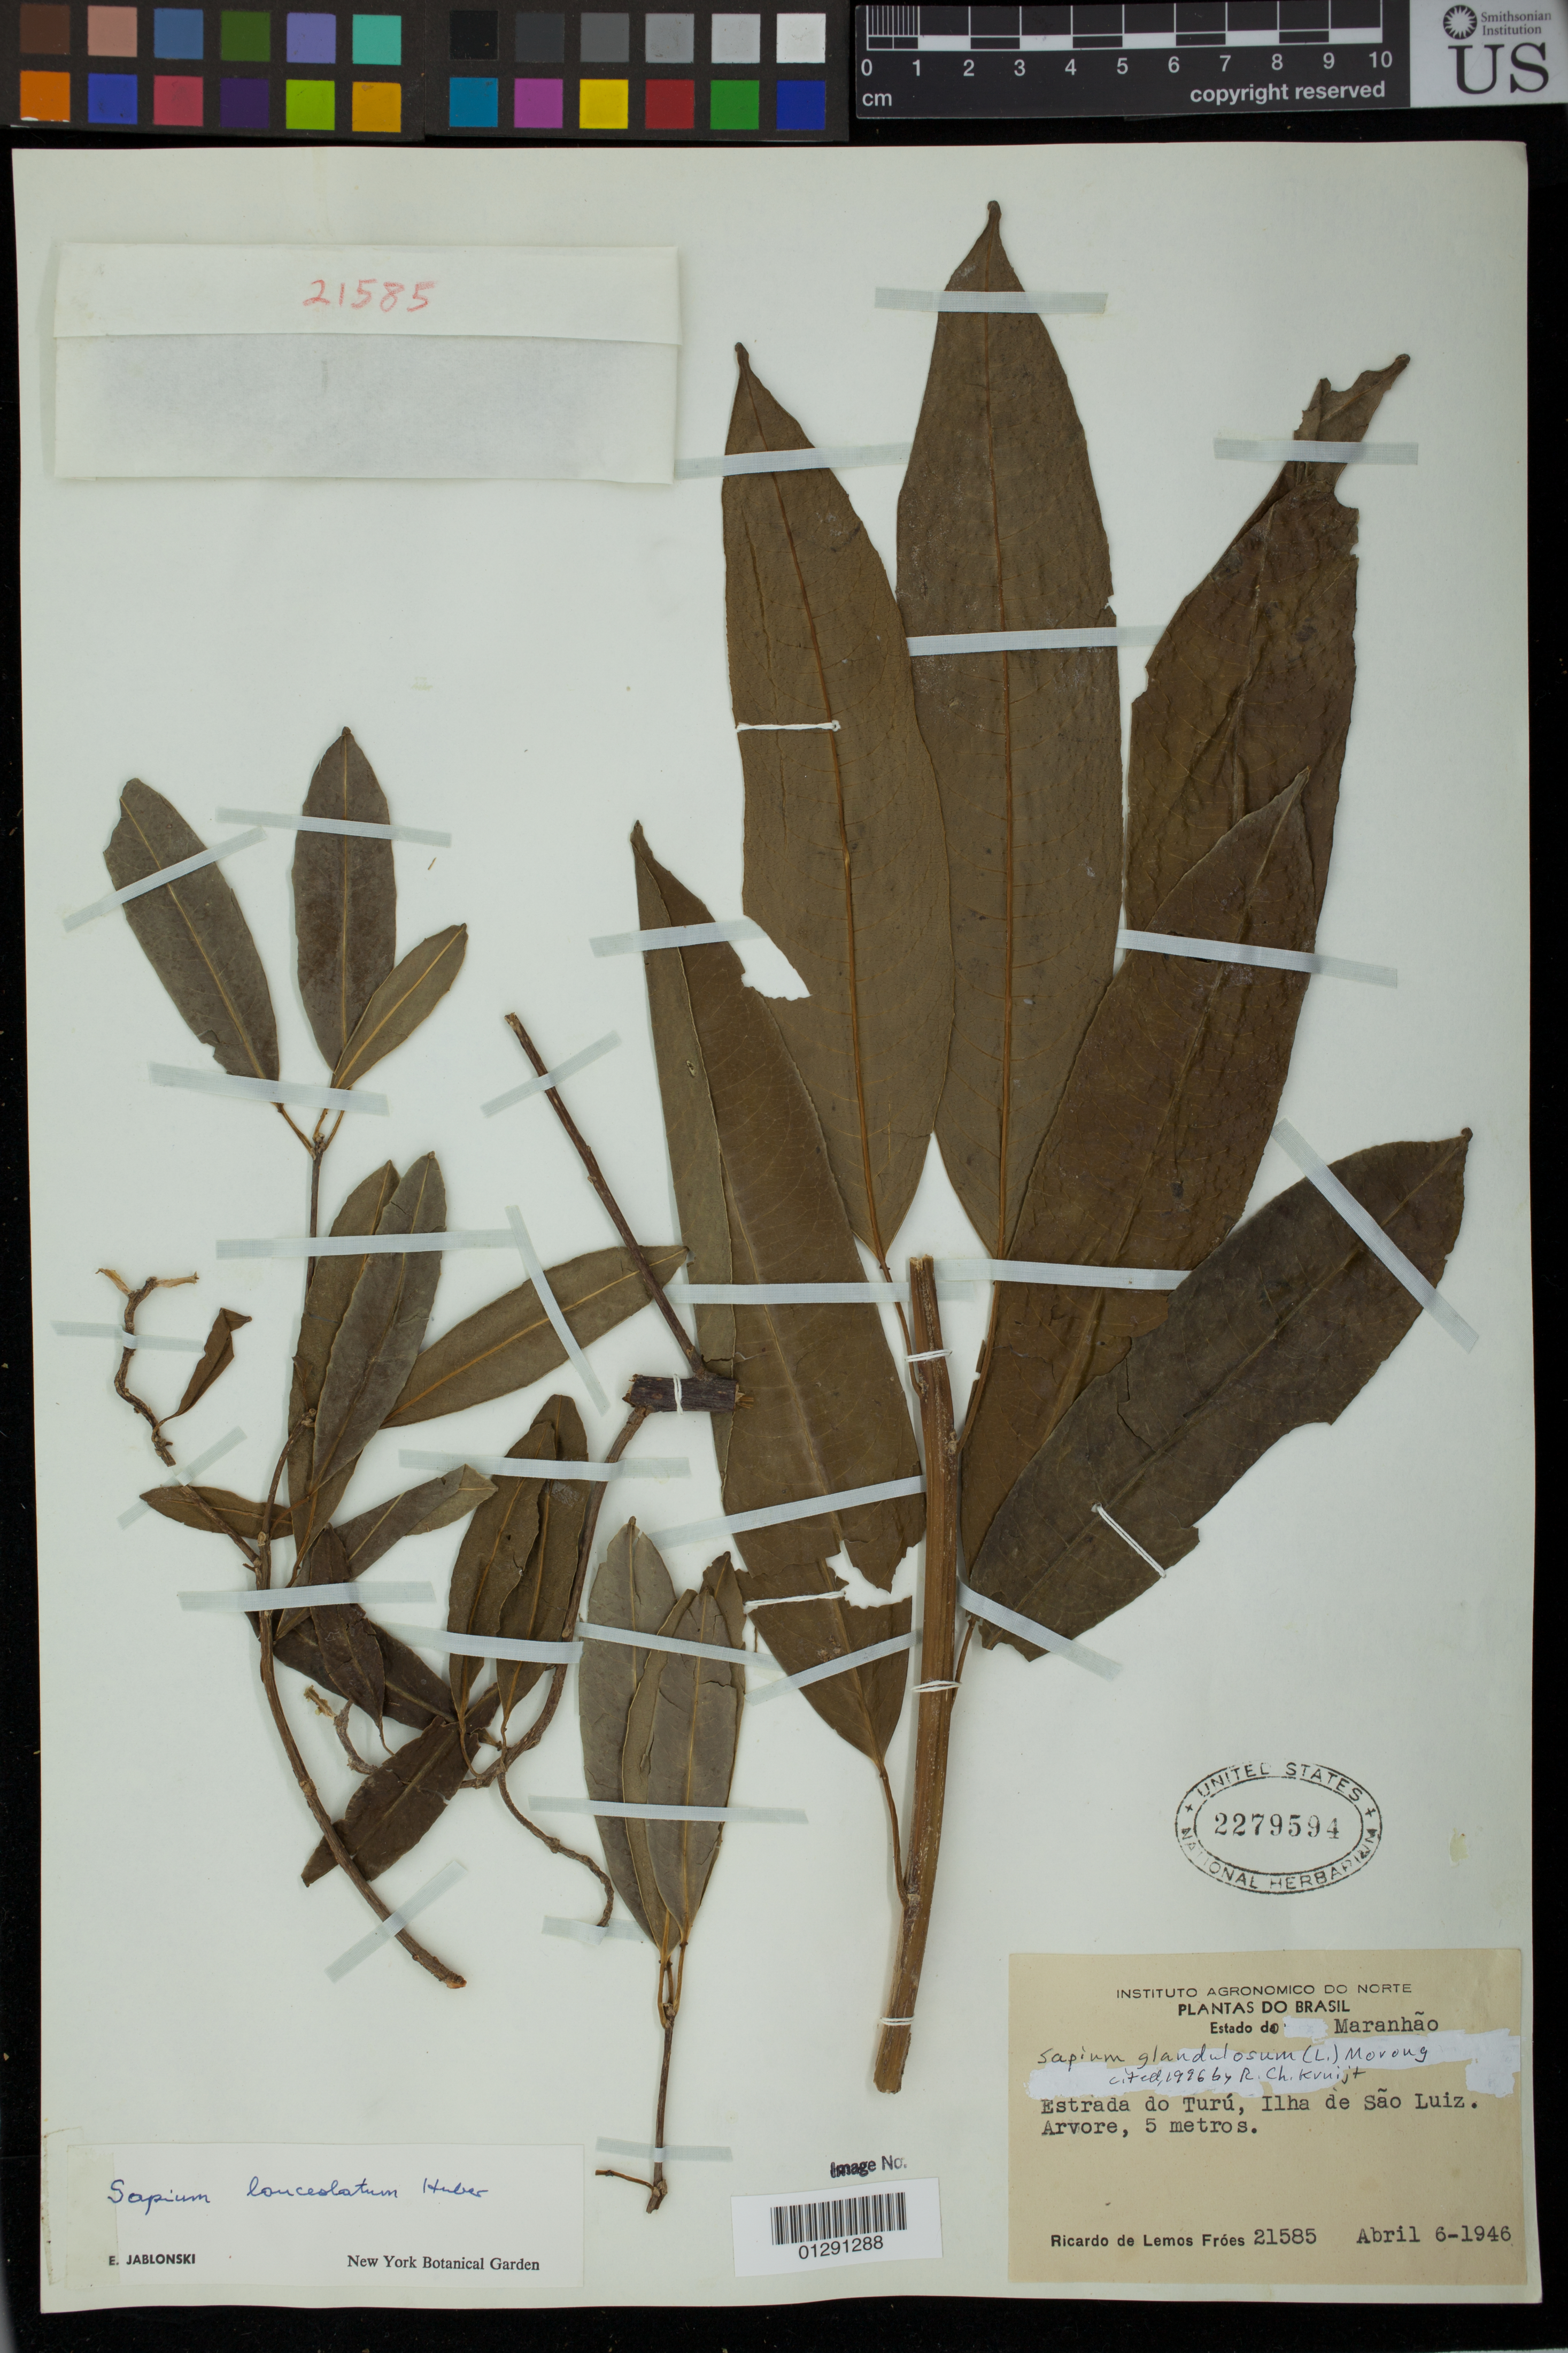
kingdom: Plantae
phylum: Tracheophyta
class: Magnoliopsida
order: Malpighiales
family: Euphorbiaceae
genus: Sapium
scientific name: Sapium glandulatum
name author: (Vell.) Pax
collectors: R. L. Fróes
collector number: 21585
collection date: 1946-04-06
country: Brazil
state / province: Maranhao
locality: Estrada do Turu, Ilha de Sao Luis.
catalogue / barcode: US 2279594